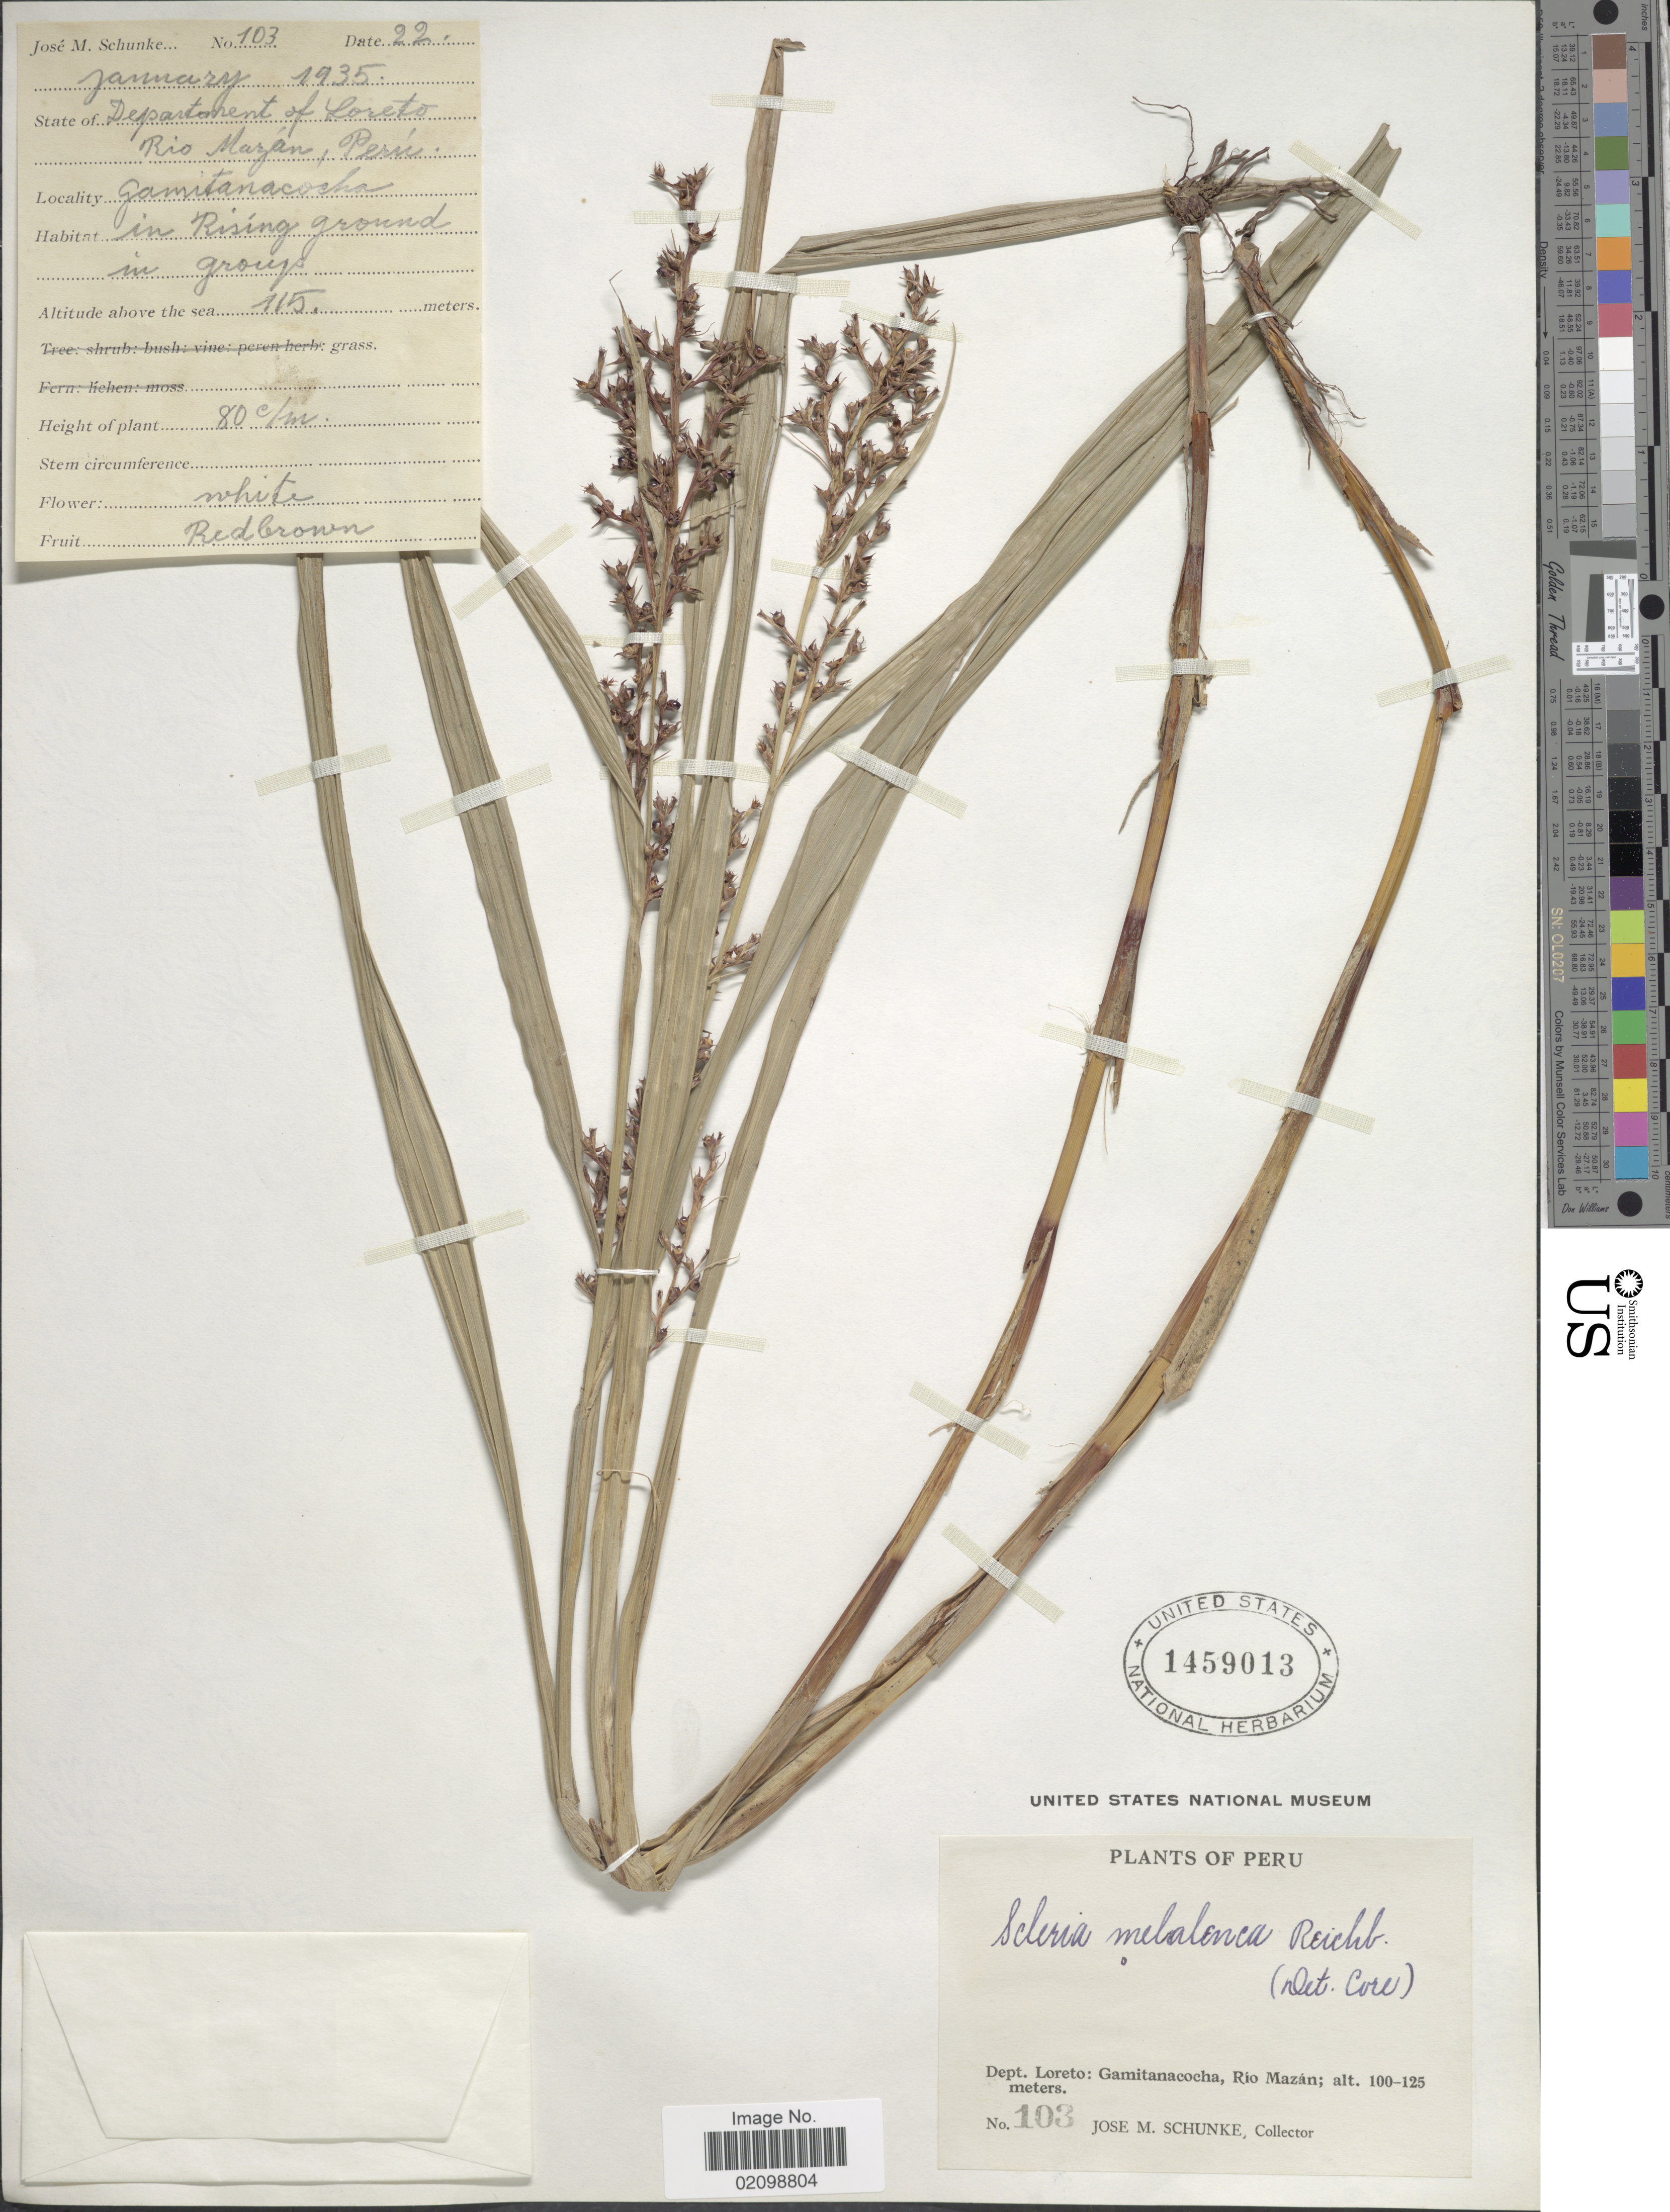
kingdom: Plantae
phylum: Tracheophyta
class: Liliopsida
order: Poales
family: Cyperaceae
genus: Scleria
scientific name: Scleria gaertneri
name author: Raddi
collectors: J. M. Schunke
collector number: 103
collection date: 1935-01-22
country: Peru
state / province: Loreto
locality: Dept. Loreto: Gamitanacocha, Rio Mazan.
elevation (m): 115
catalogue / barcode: US 1459013